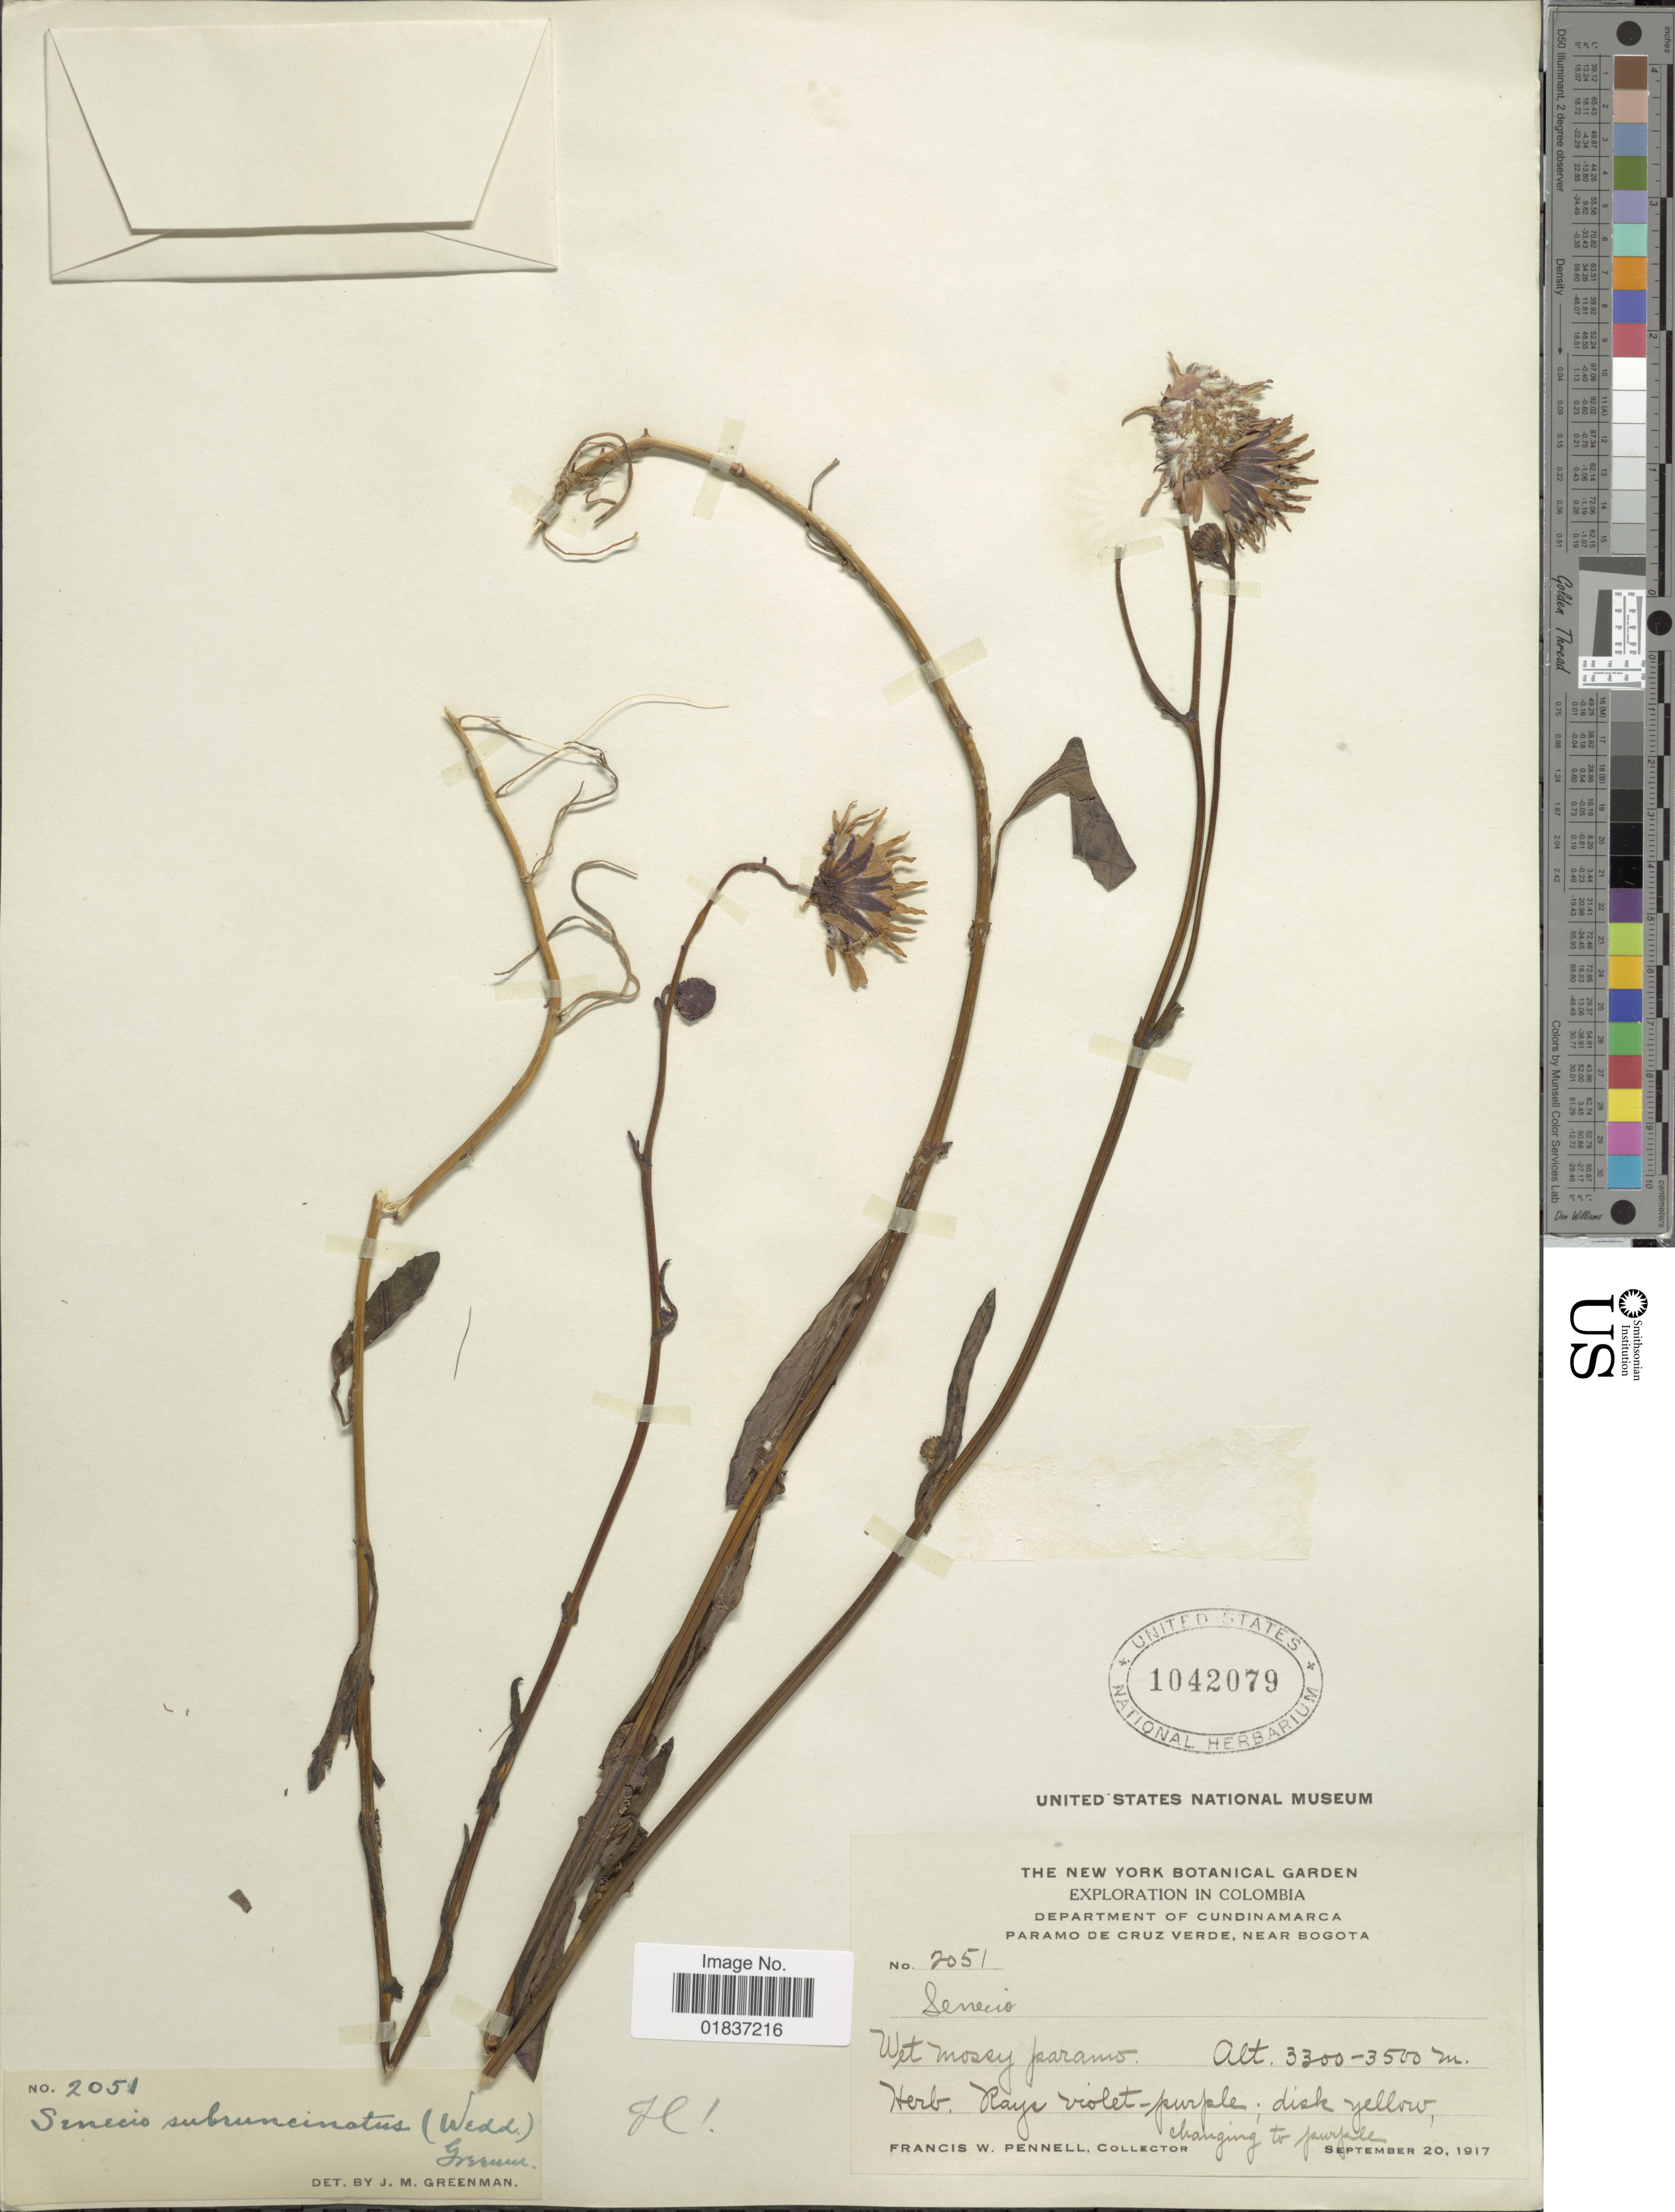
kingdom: Plantae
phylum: Tracheophyta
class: Magnoliopsida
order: Asterales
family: Asteraceae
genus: Senecio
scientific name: Senecio subruncinatus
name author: Greenm.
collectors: F. W. Pennell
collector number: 2051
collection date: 1917-09-20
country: Colombia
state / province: Cundinamarca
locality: Department of Cundinamarca. Paramo de Cruz Verde, near Bogot.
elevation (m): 3300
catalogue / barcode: US 1042079